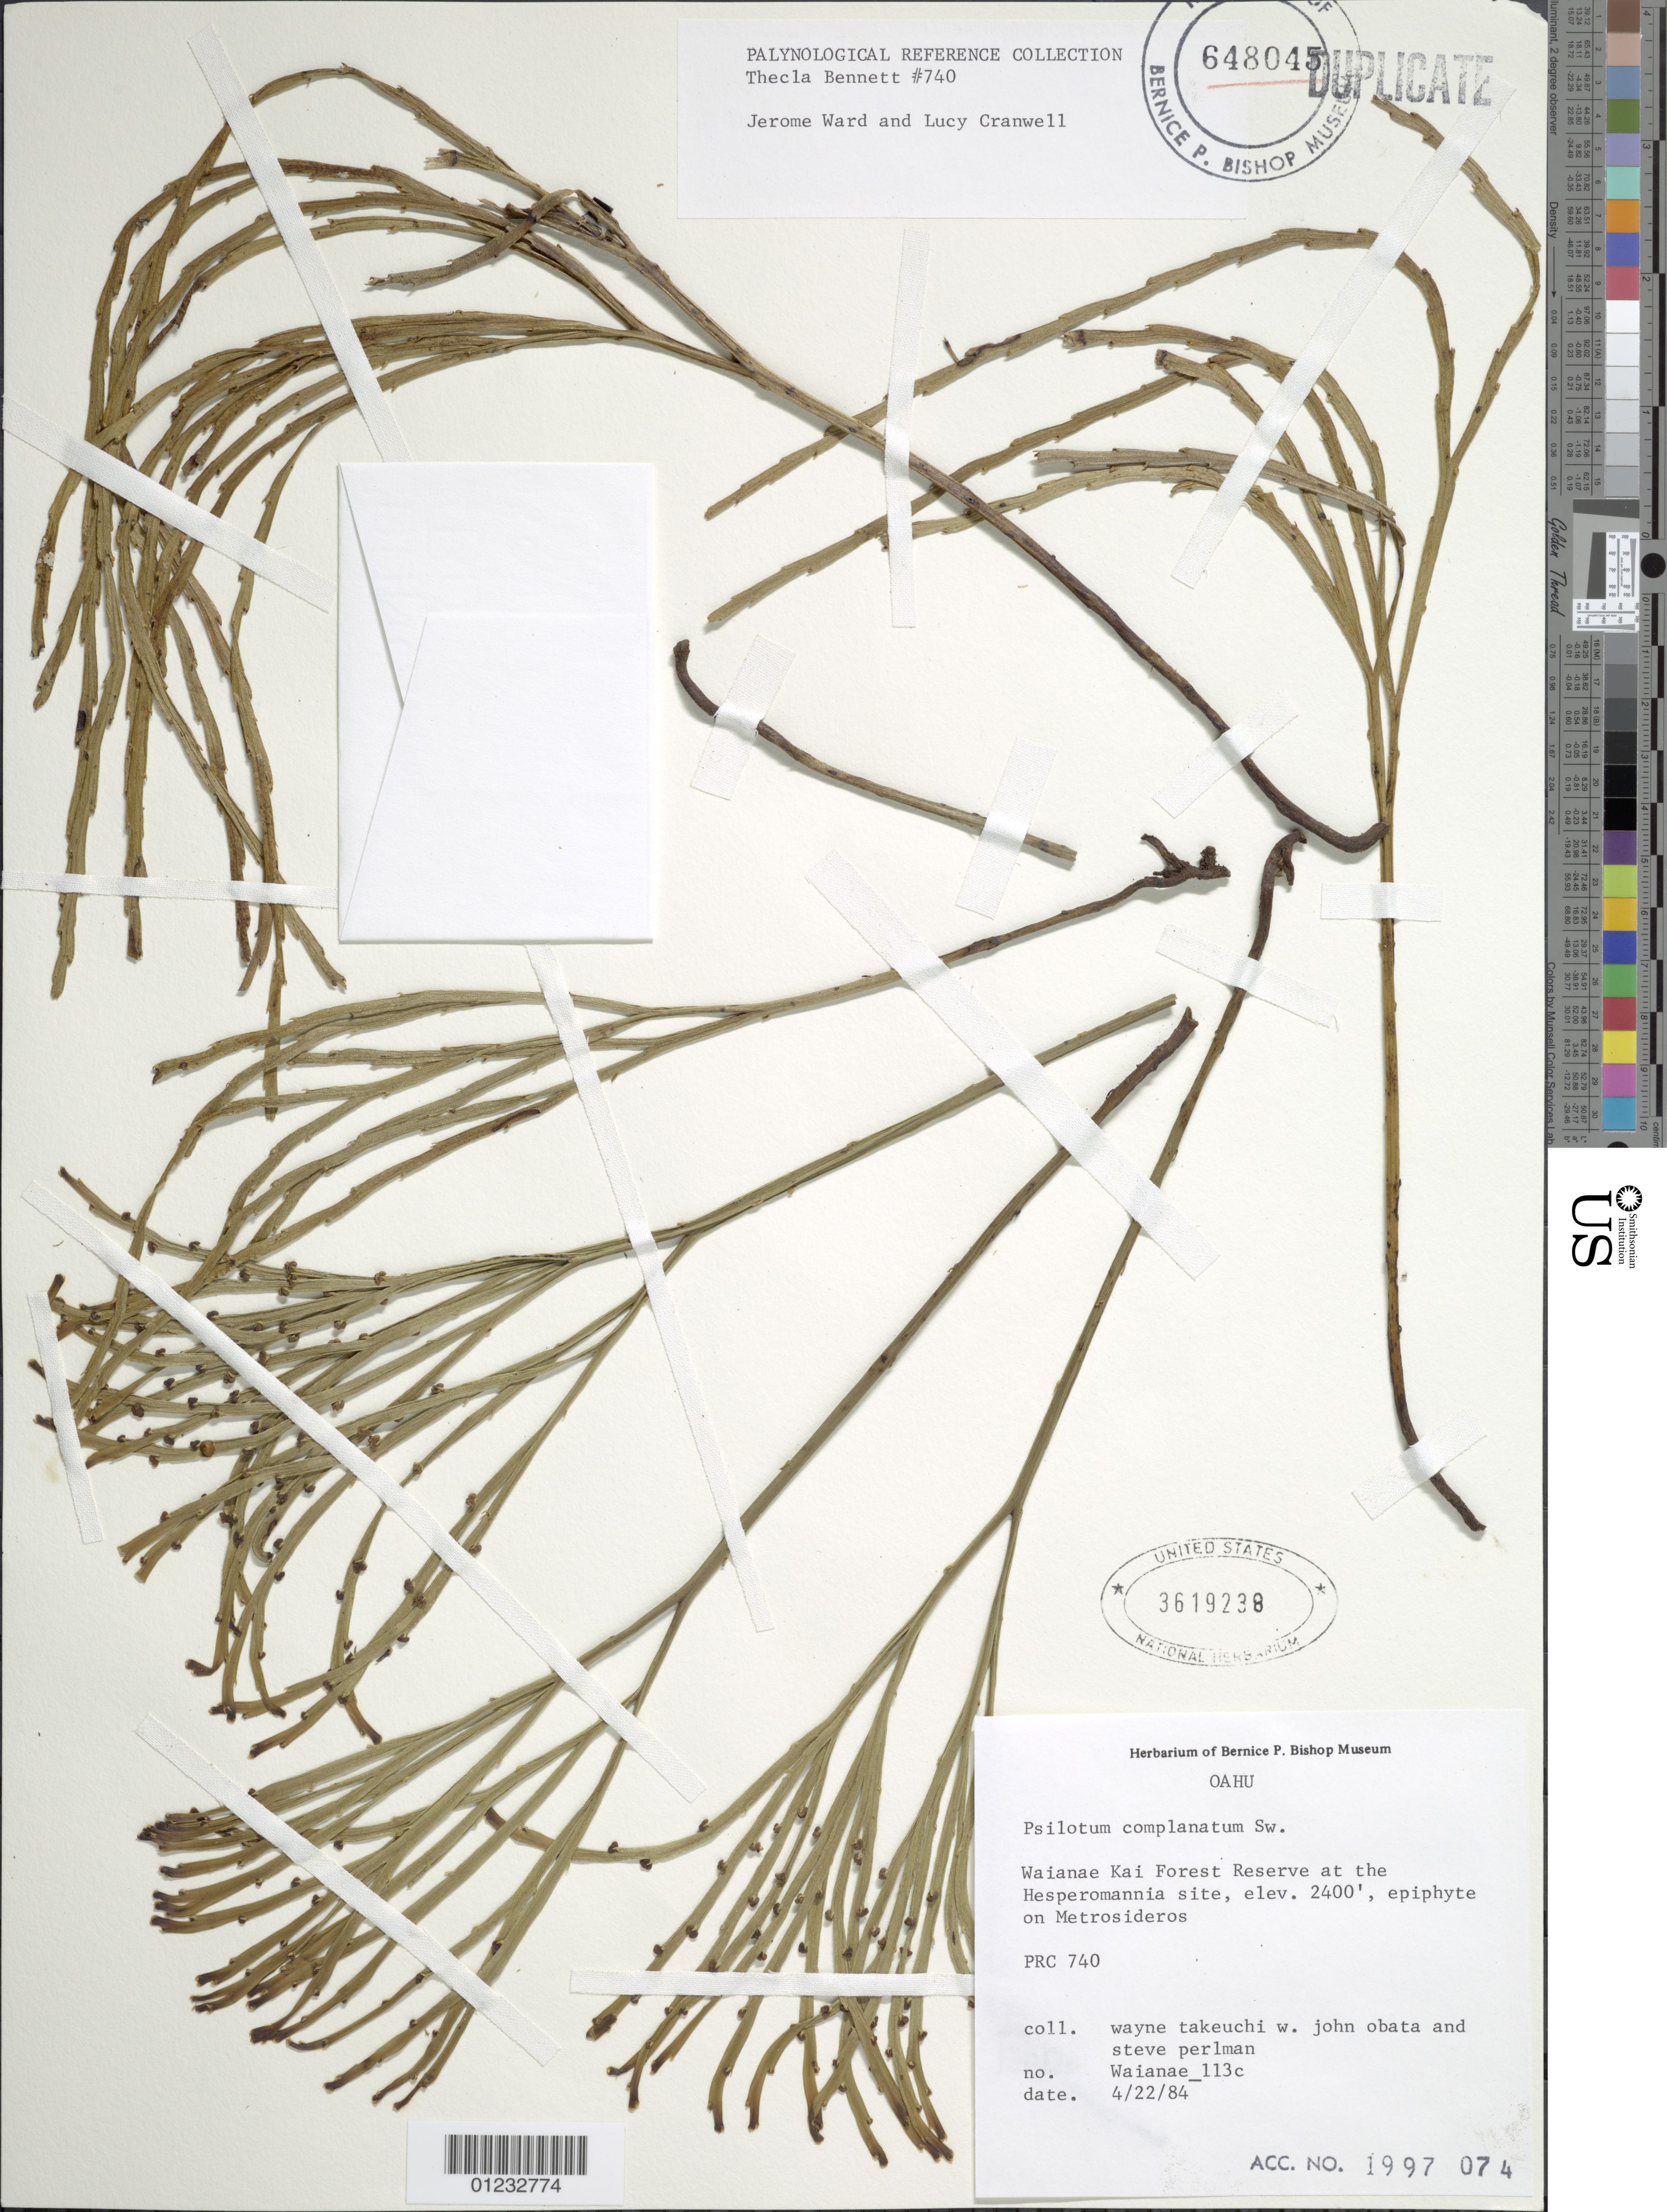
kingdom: Plantae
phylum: Tracheophyta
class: Polypodiopsida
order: Psilotales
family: Psilotaceae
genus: Psilotum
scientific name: Psilotum complanatum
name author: Sw.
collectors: W. N. Takeuchi, J. Obata & S. P. Perlman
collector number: Waianae_113c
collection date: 1984-04-22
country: United States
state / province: Hawaii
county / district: Honolulu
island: Oahu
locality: Waianae Kai Forest Reserve, Hesperomannia site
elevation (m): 732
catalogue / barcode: US 3619238